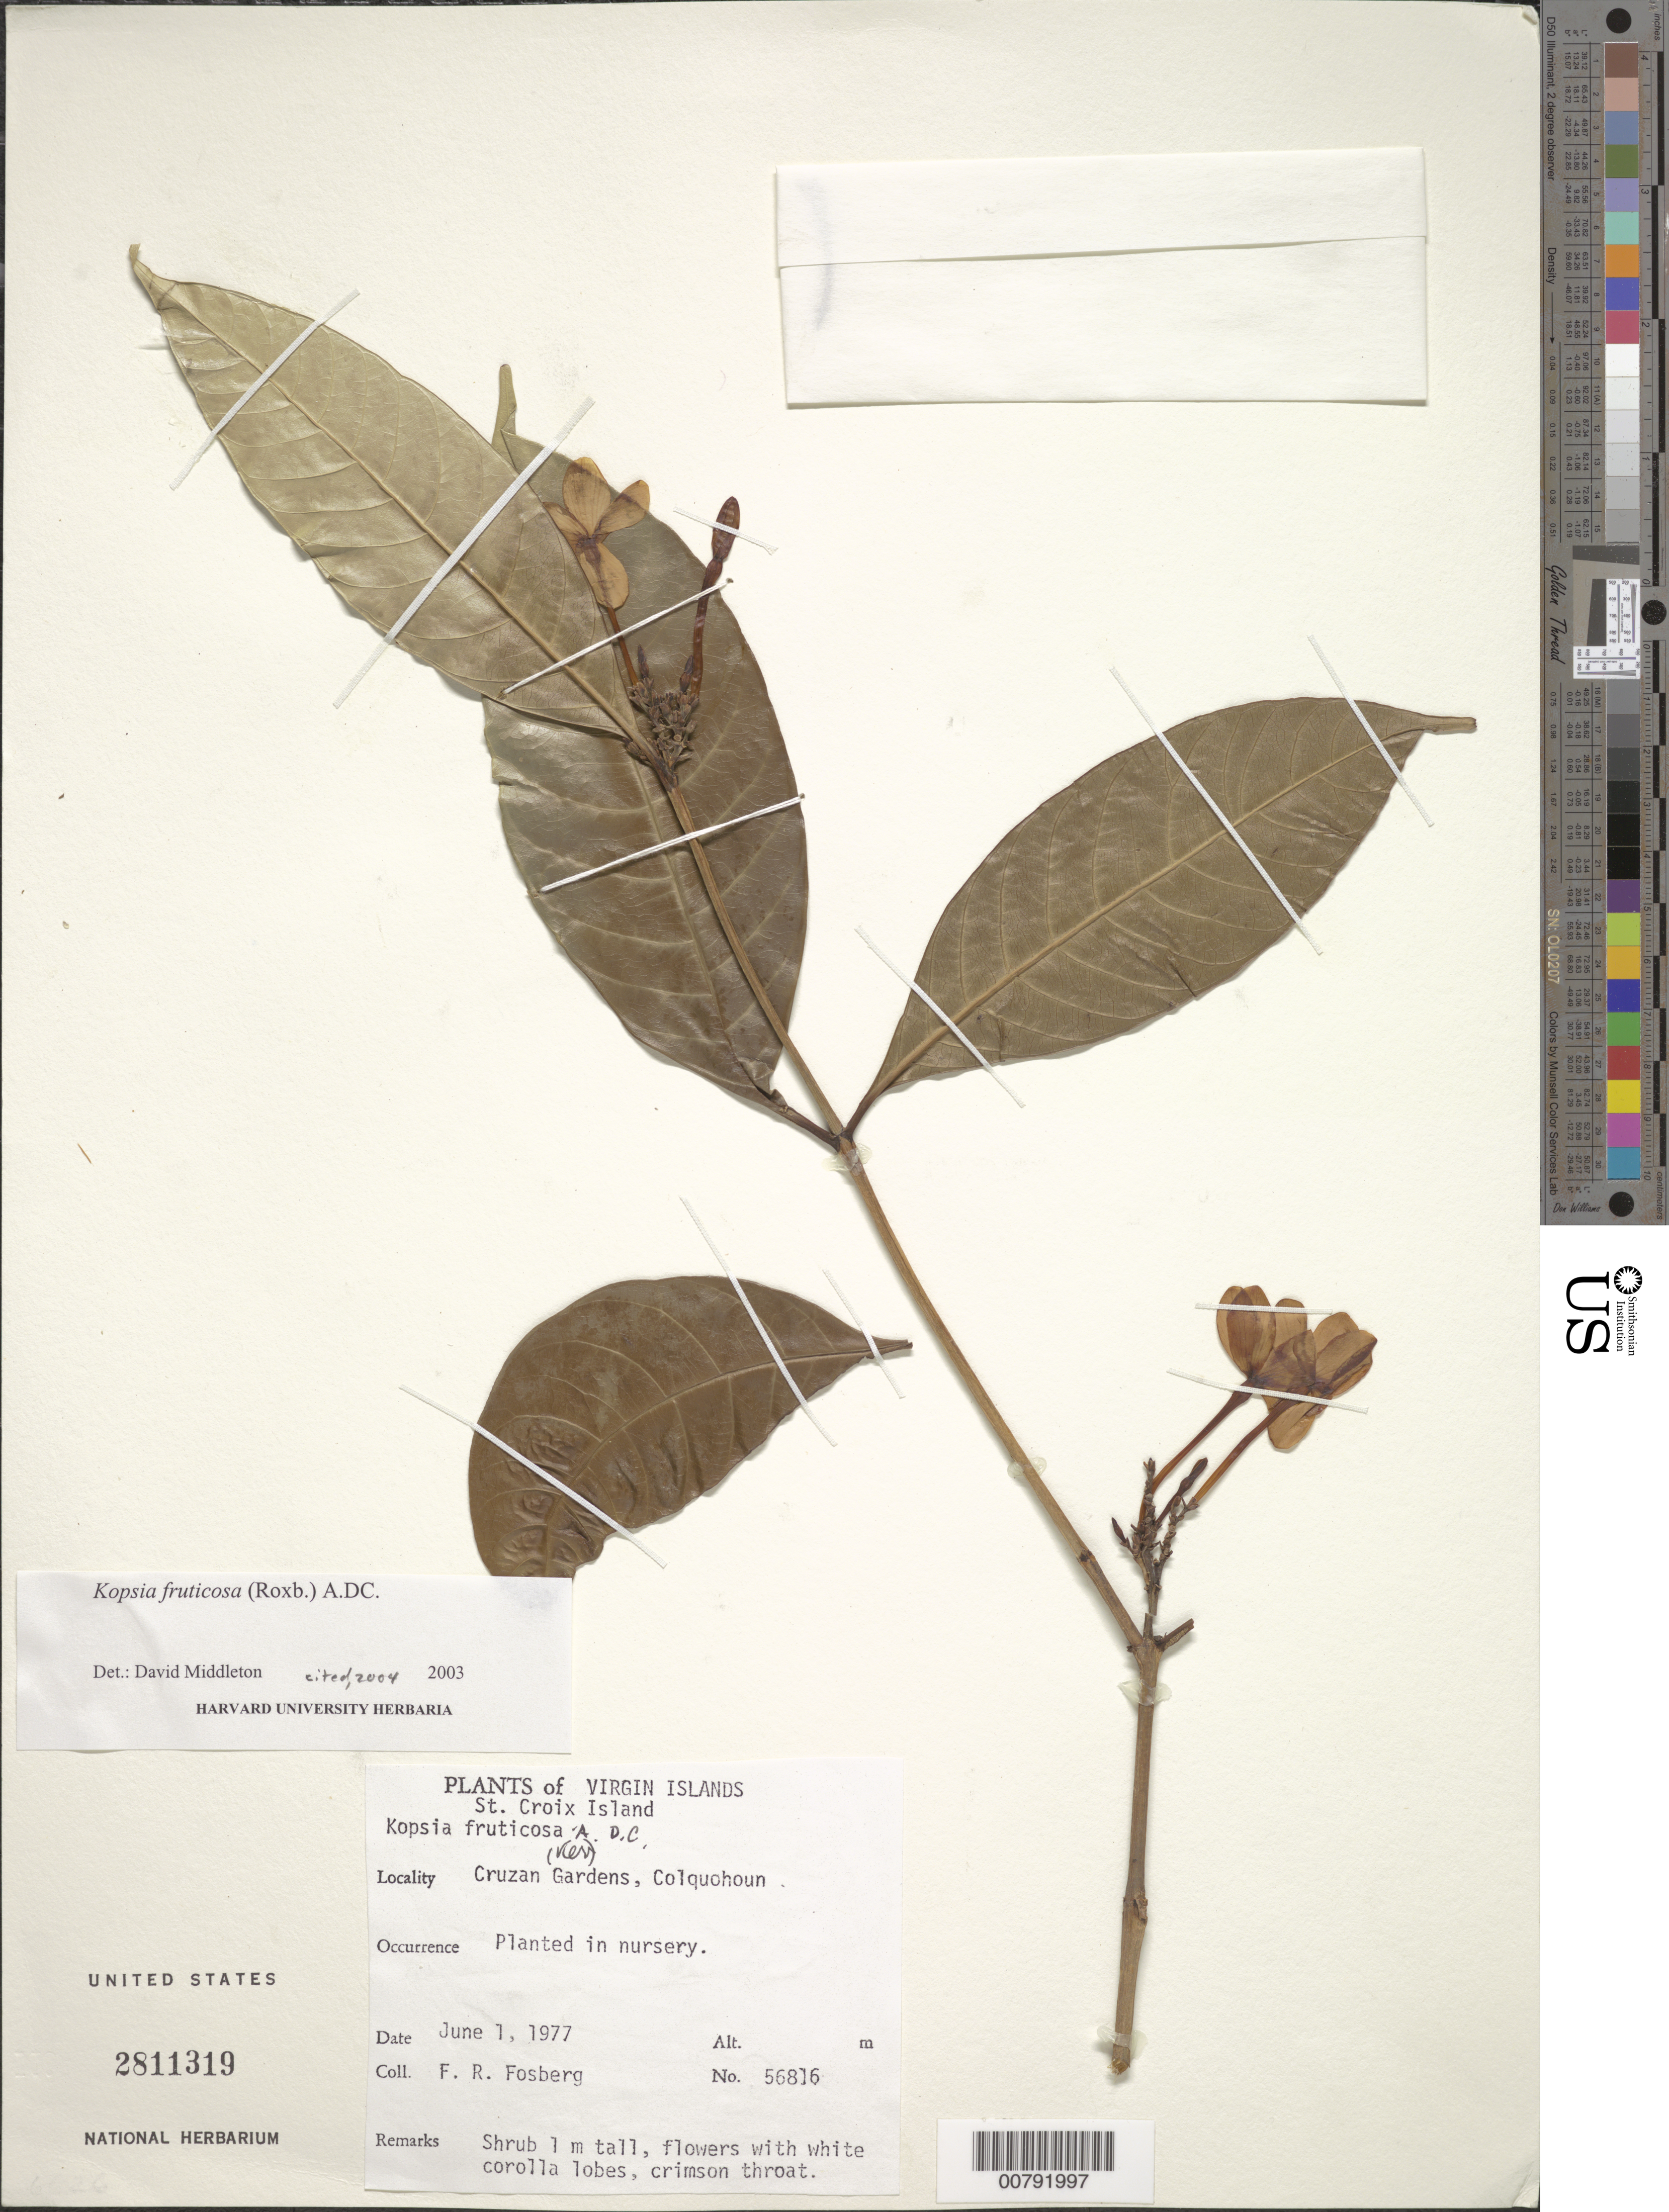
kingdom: Plantae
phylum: Tracheophyta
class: Magnoliopsida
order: Gentianales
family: Apocynaceae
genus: Kopsia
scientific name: Kopsia fruticosa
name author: (Roxb.) A. DC.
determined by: Middleton, D. J.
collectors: F. R. Fosberg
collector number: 56816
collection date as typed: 01 Jun 1977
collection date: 1977-06-01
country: U.S. Virgin Islands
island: St. Croix I.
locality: Cruzan Gardens, Colquohoun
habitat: Planted in nursery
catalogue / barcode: US 2811319